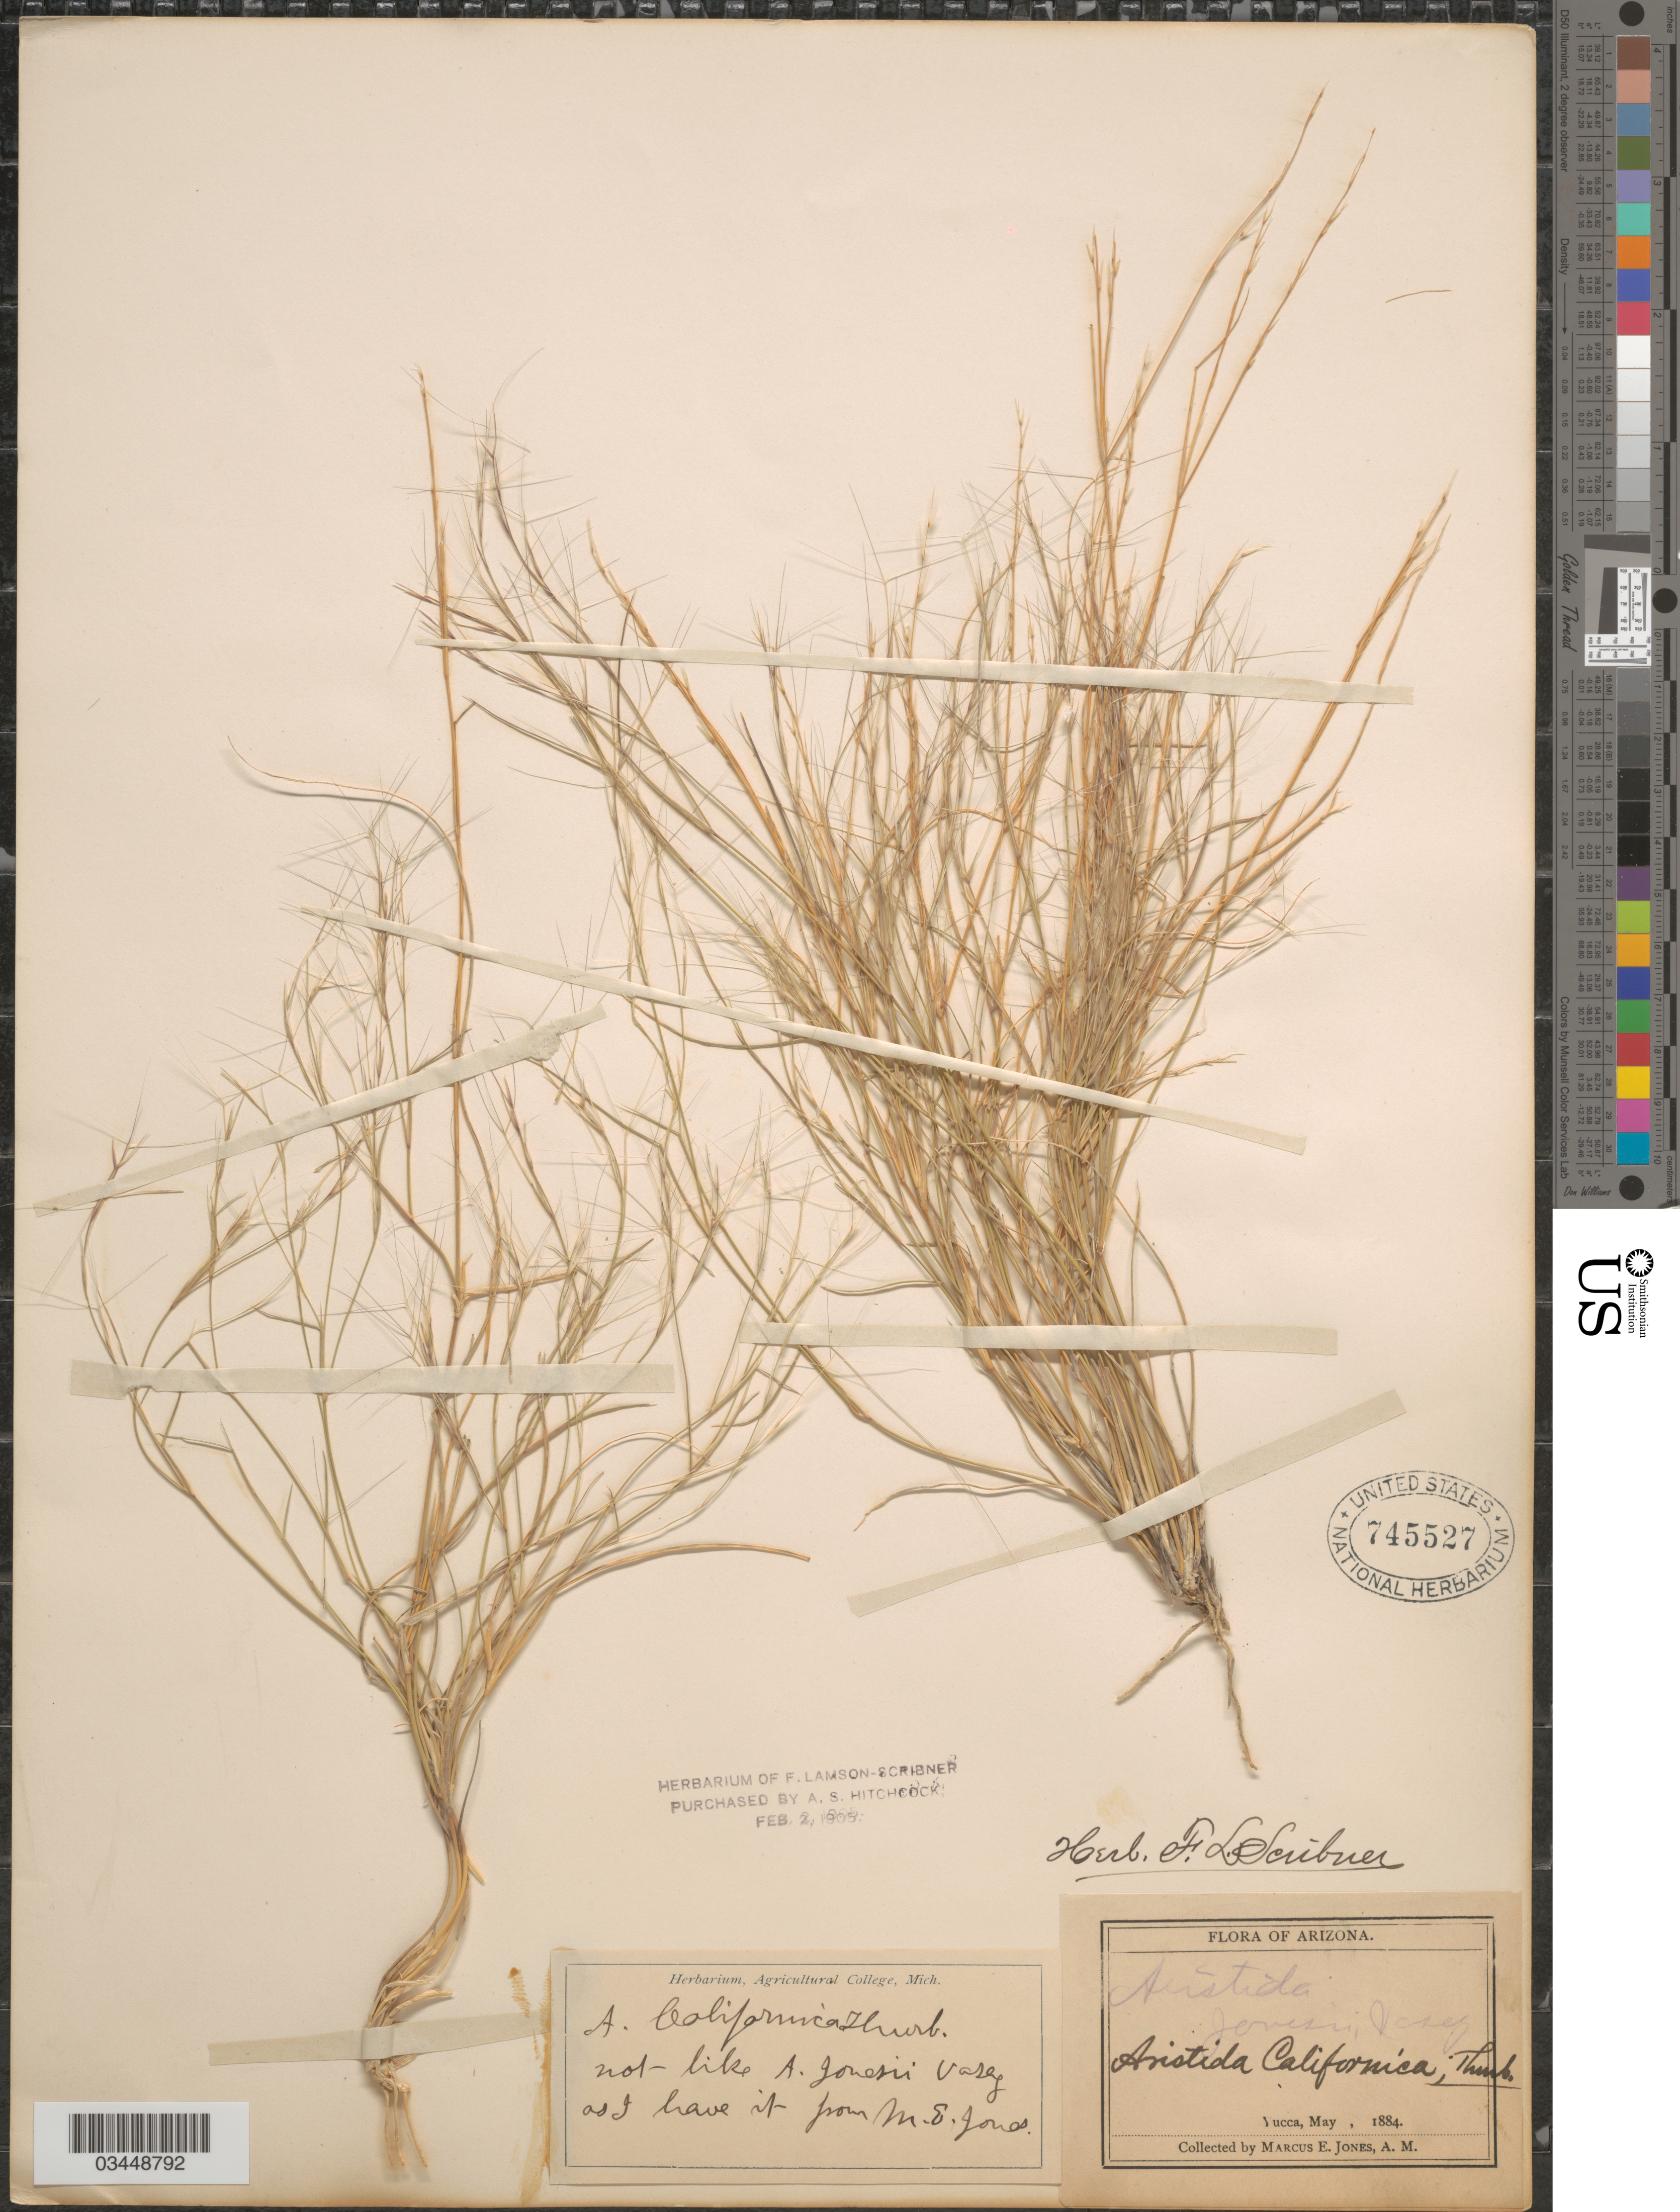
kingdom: Plantae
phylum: Tracheophyta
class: Liliopsida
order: Poales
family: Poaceae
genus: Aristida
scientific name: Aristida californica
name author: Thurb.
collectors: M. E. Jones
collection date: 1884-05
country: United States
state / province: Arizona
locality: Yucca.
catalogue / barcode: US 745527